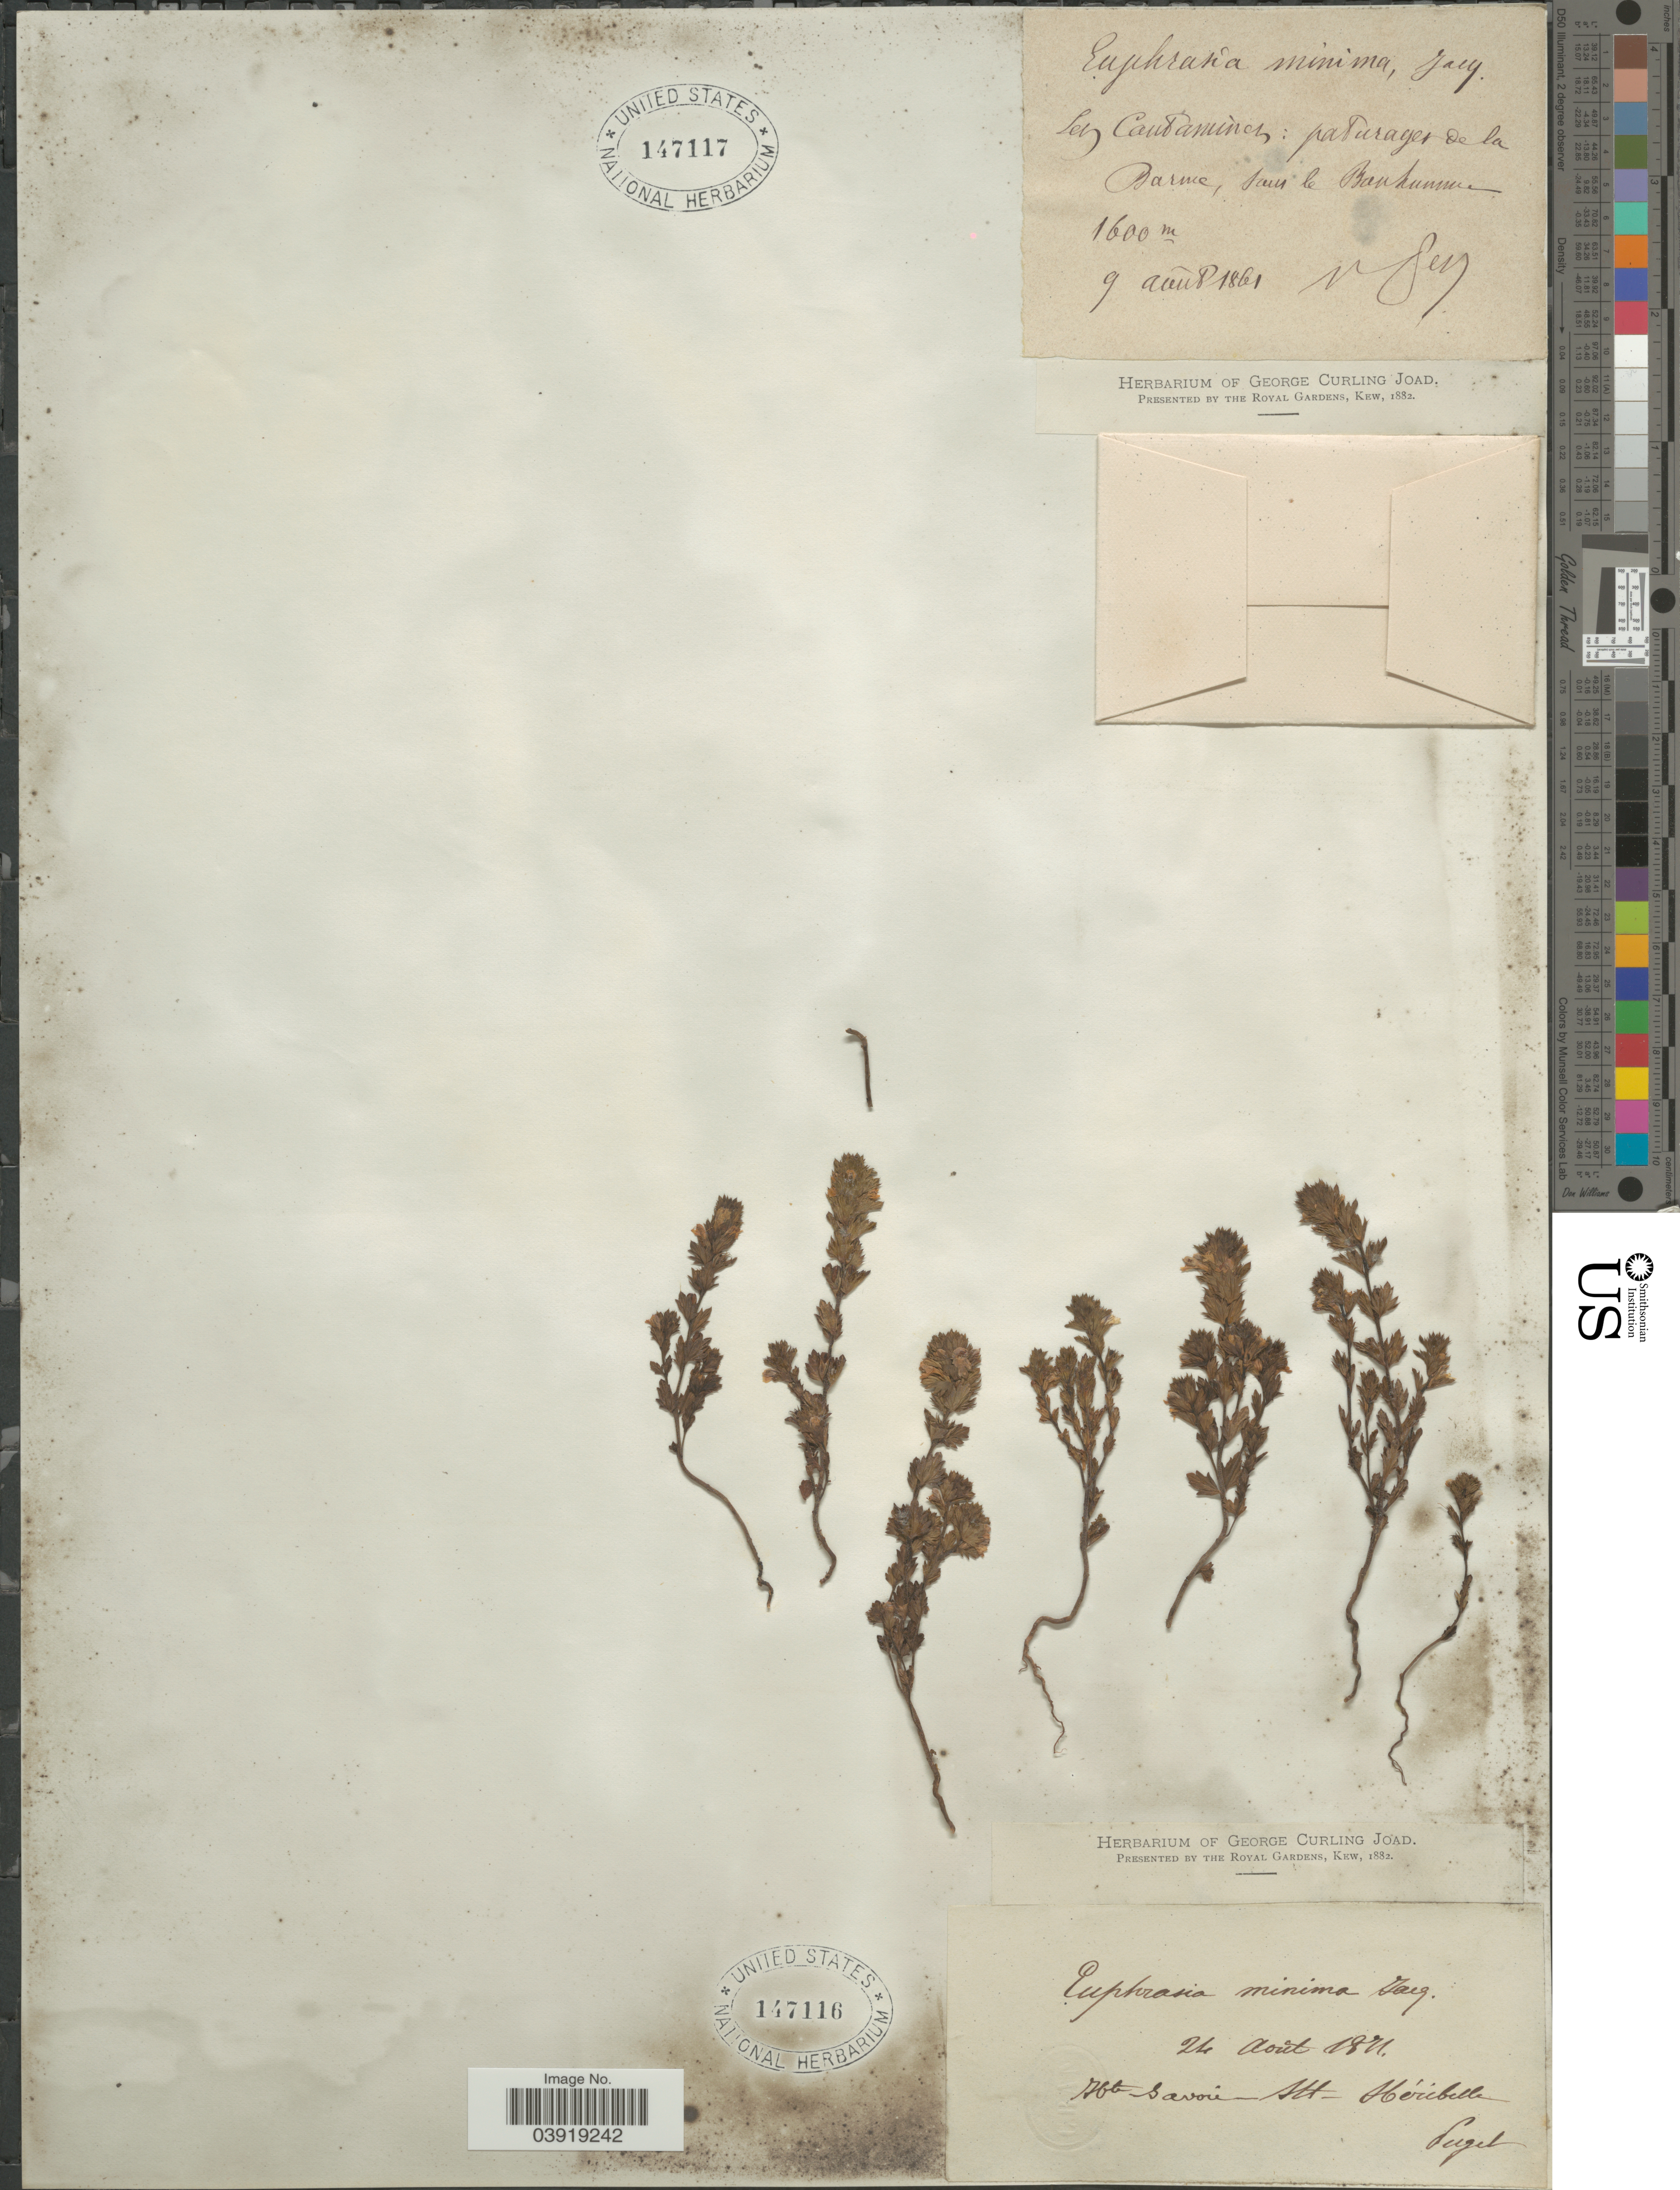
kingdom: Plantae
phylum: Tracheophyta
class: Magnoliopsida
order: Lamiales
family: Orobanchaceae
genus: Euphrasia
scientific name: Euphrasia minima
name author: Schloss.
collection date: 1861-08-09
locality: paturages de la Barme, sous le Bonhumme.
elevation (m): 1600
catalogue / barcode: US 147117-2